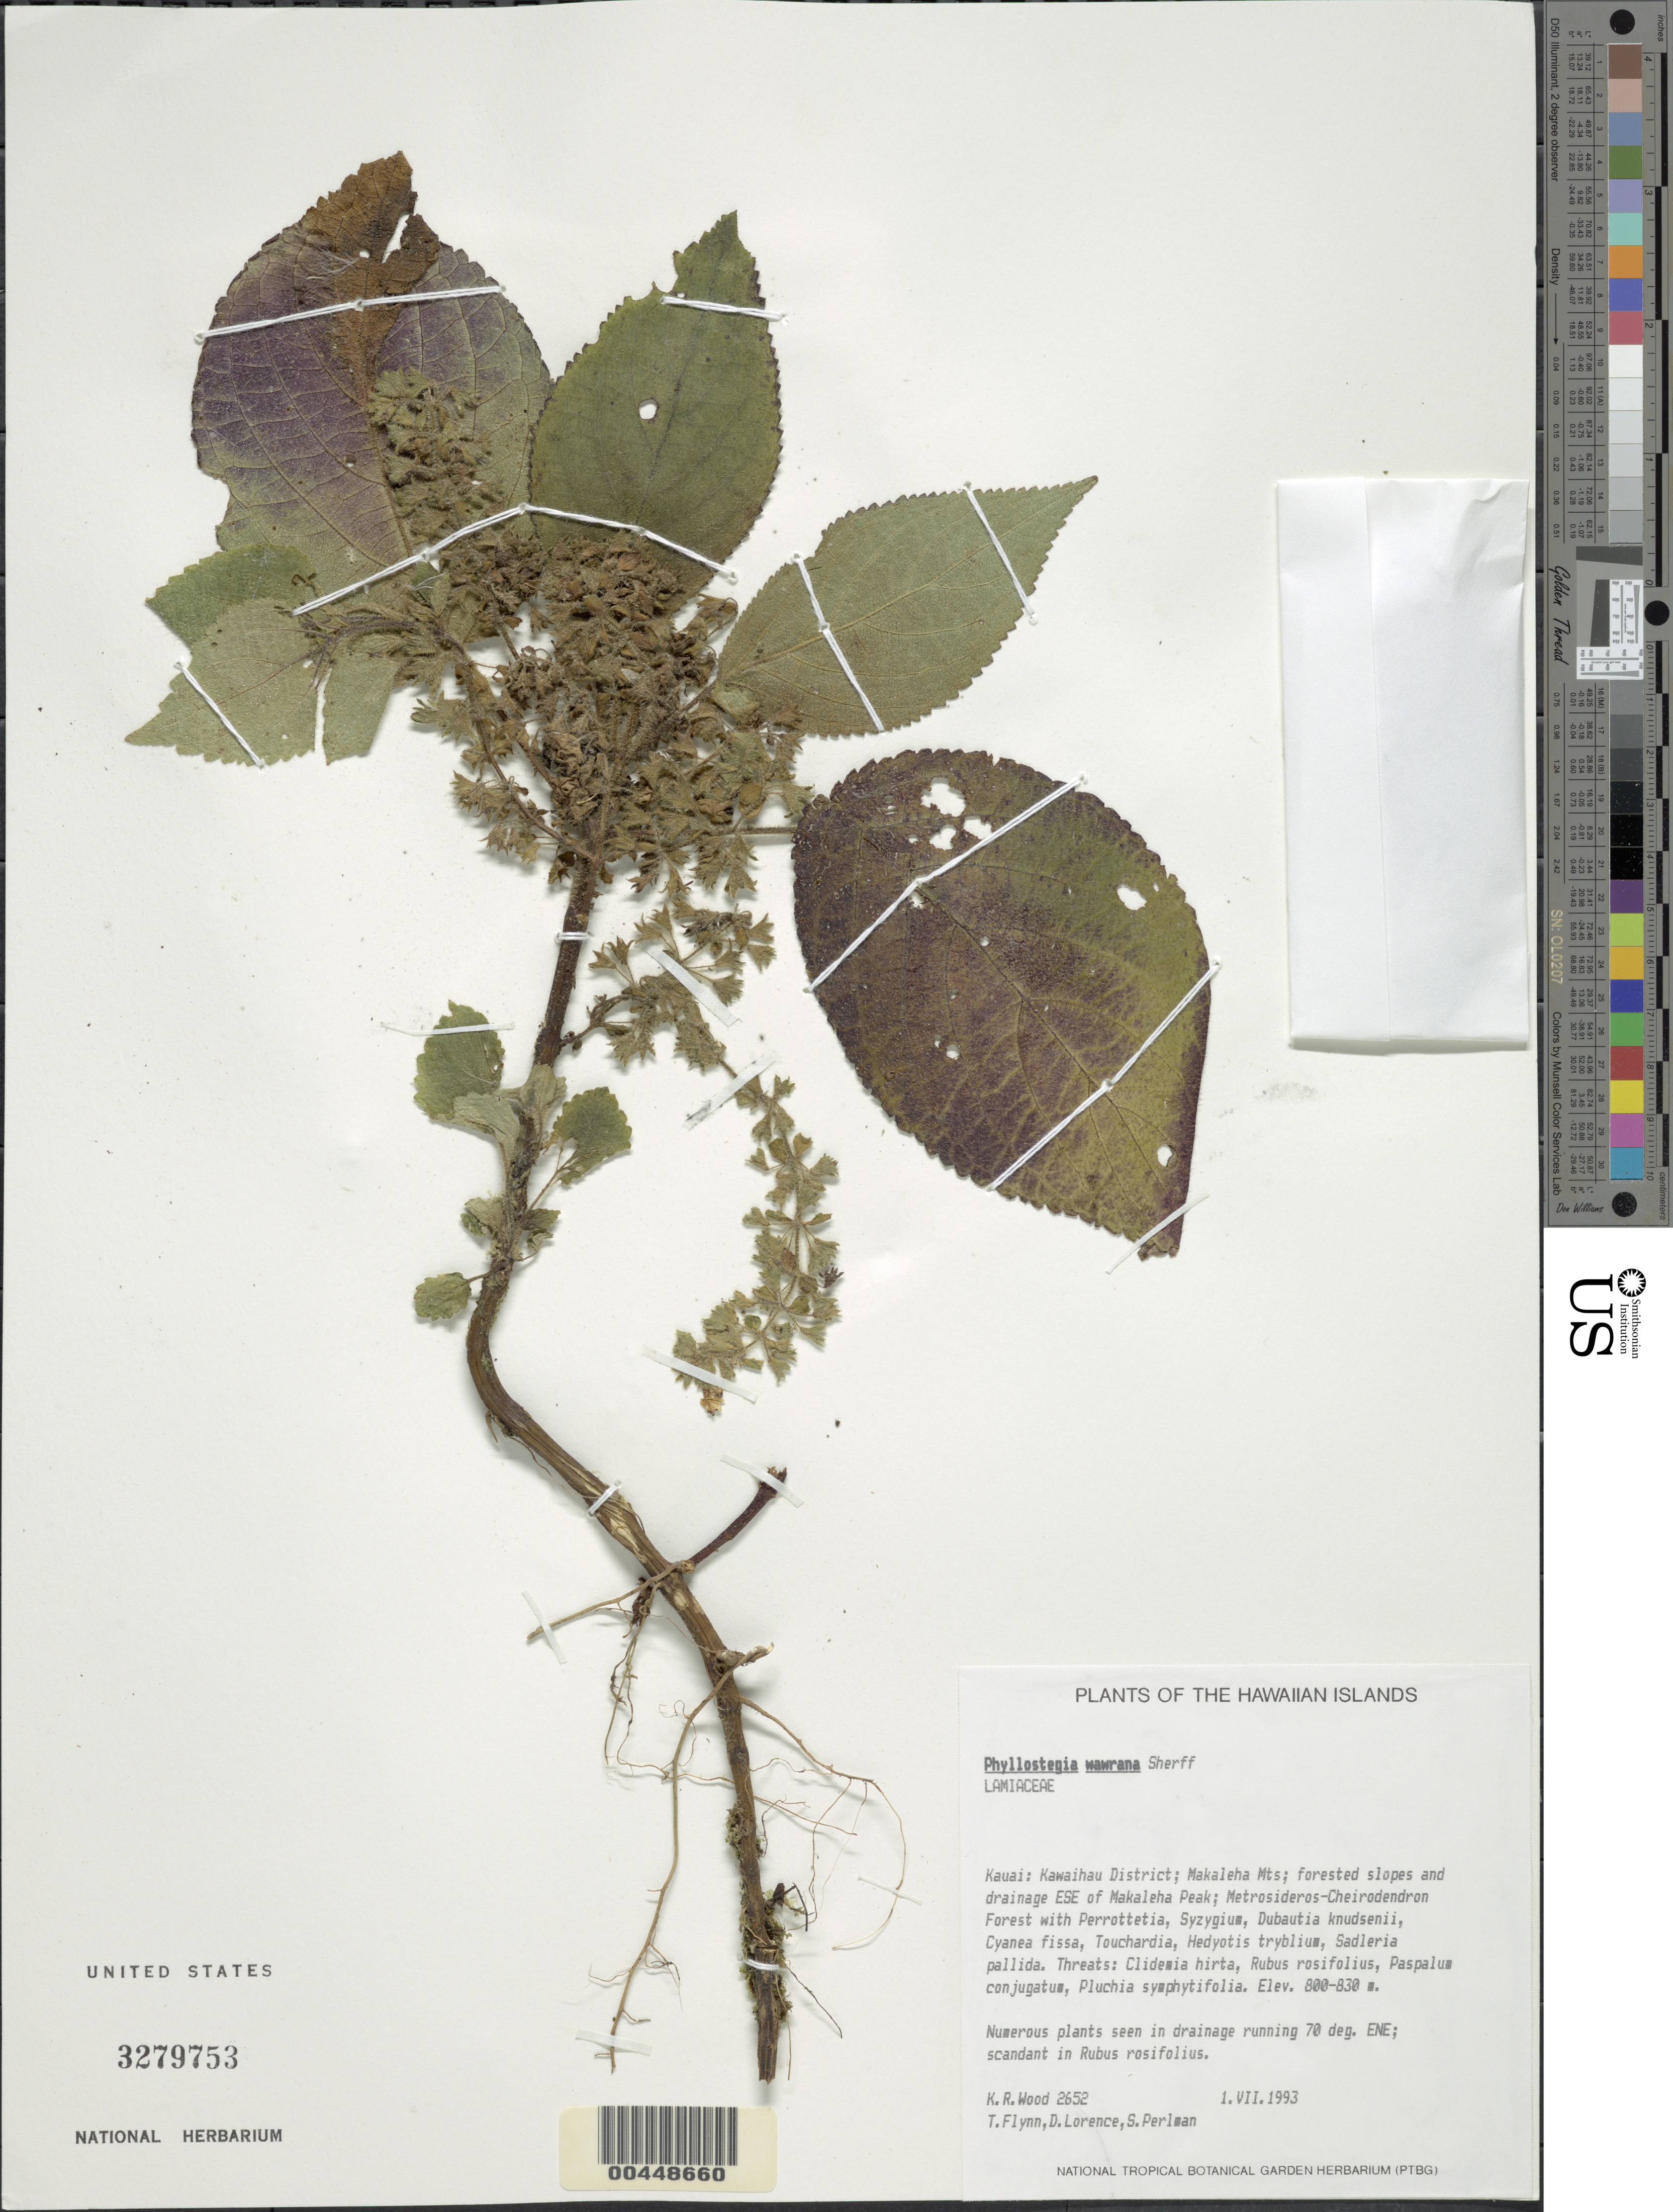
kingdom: Plantae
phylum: Tracheophyta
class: Magnoliopsida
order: Lamiales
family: Lamiaceae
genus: Phyllostegia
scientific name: Phyllostegia wawrana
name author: Sherff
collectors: K. R. Wood, T. W. Flynn, D. Lorence & S. P. Perlman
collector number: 2652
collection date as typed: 1 Jul 1993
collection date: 1993-07-01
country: United States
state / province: Hawaii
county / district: Kauai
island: Kaua'i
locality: Kawaihau Dist., Makaleha Mts., slopes and drainage ESE of Makaleha Peak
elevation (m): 800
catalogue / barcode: US 3279753